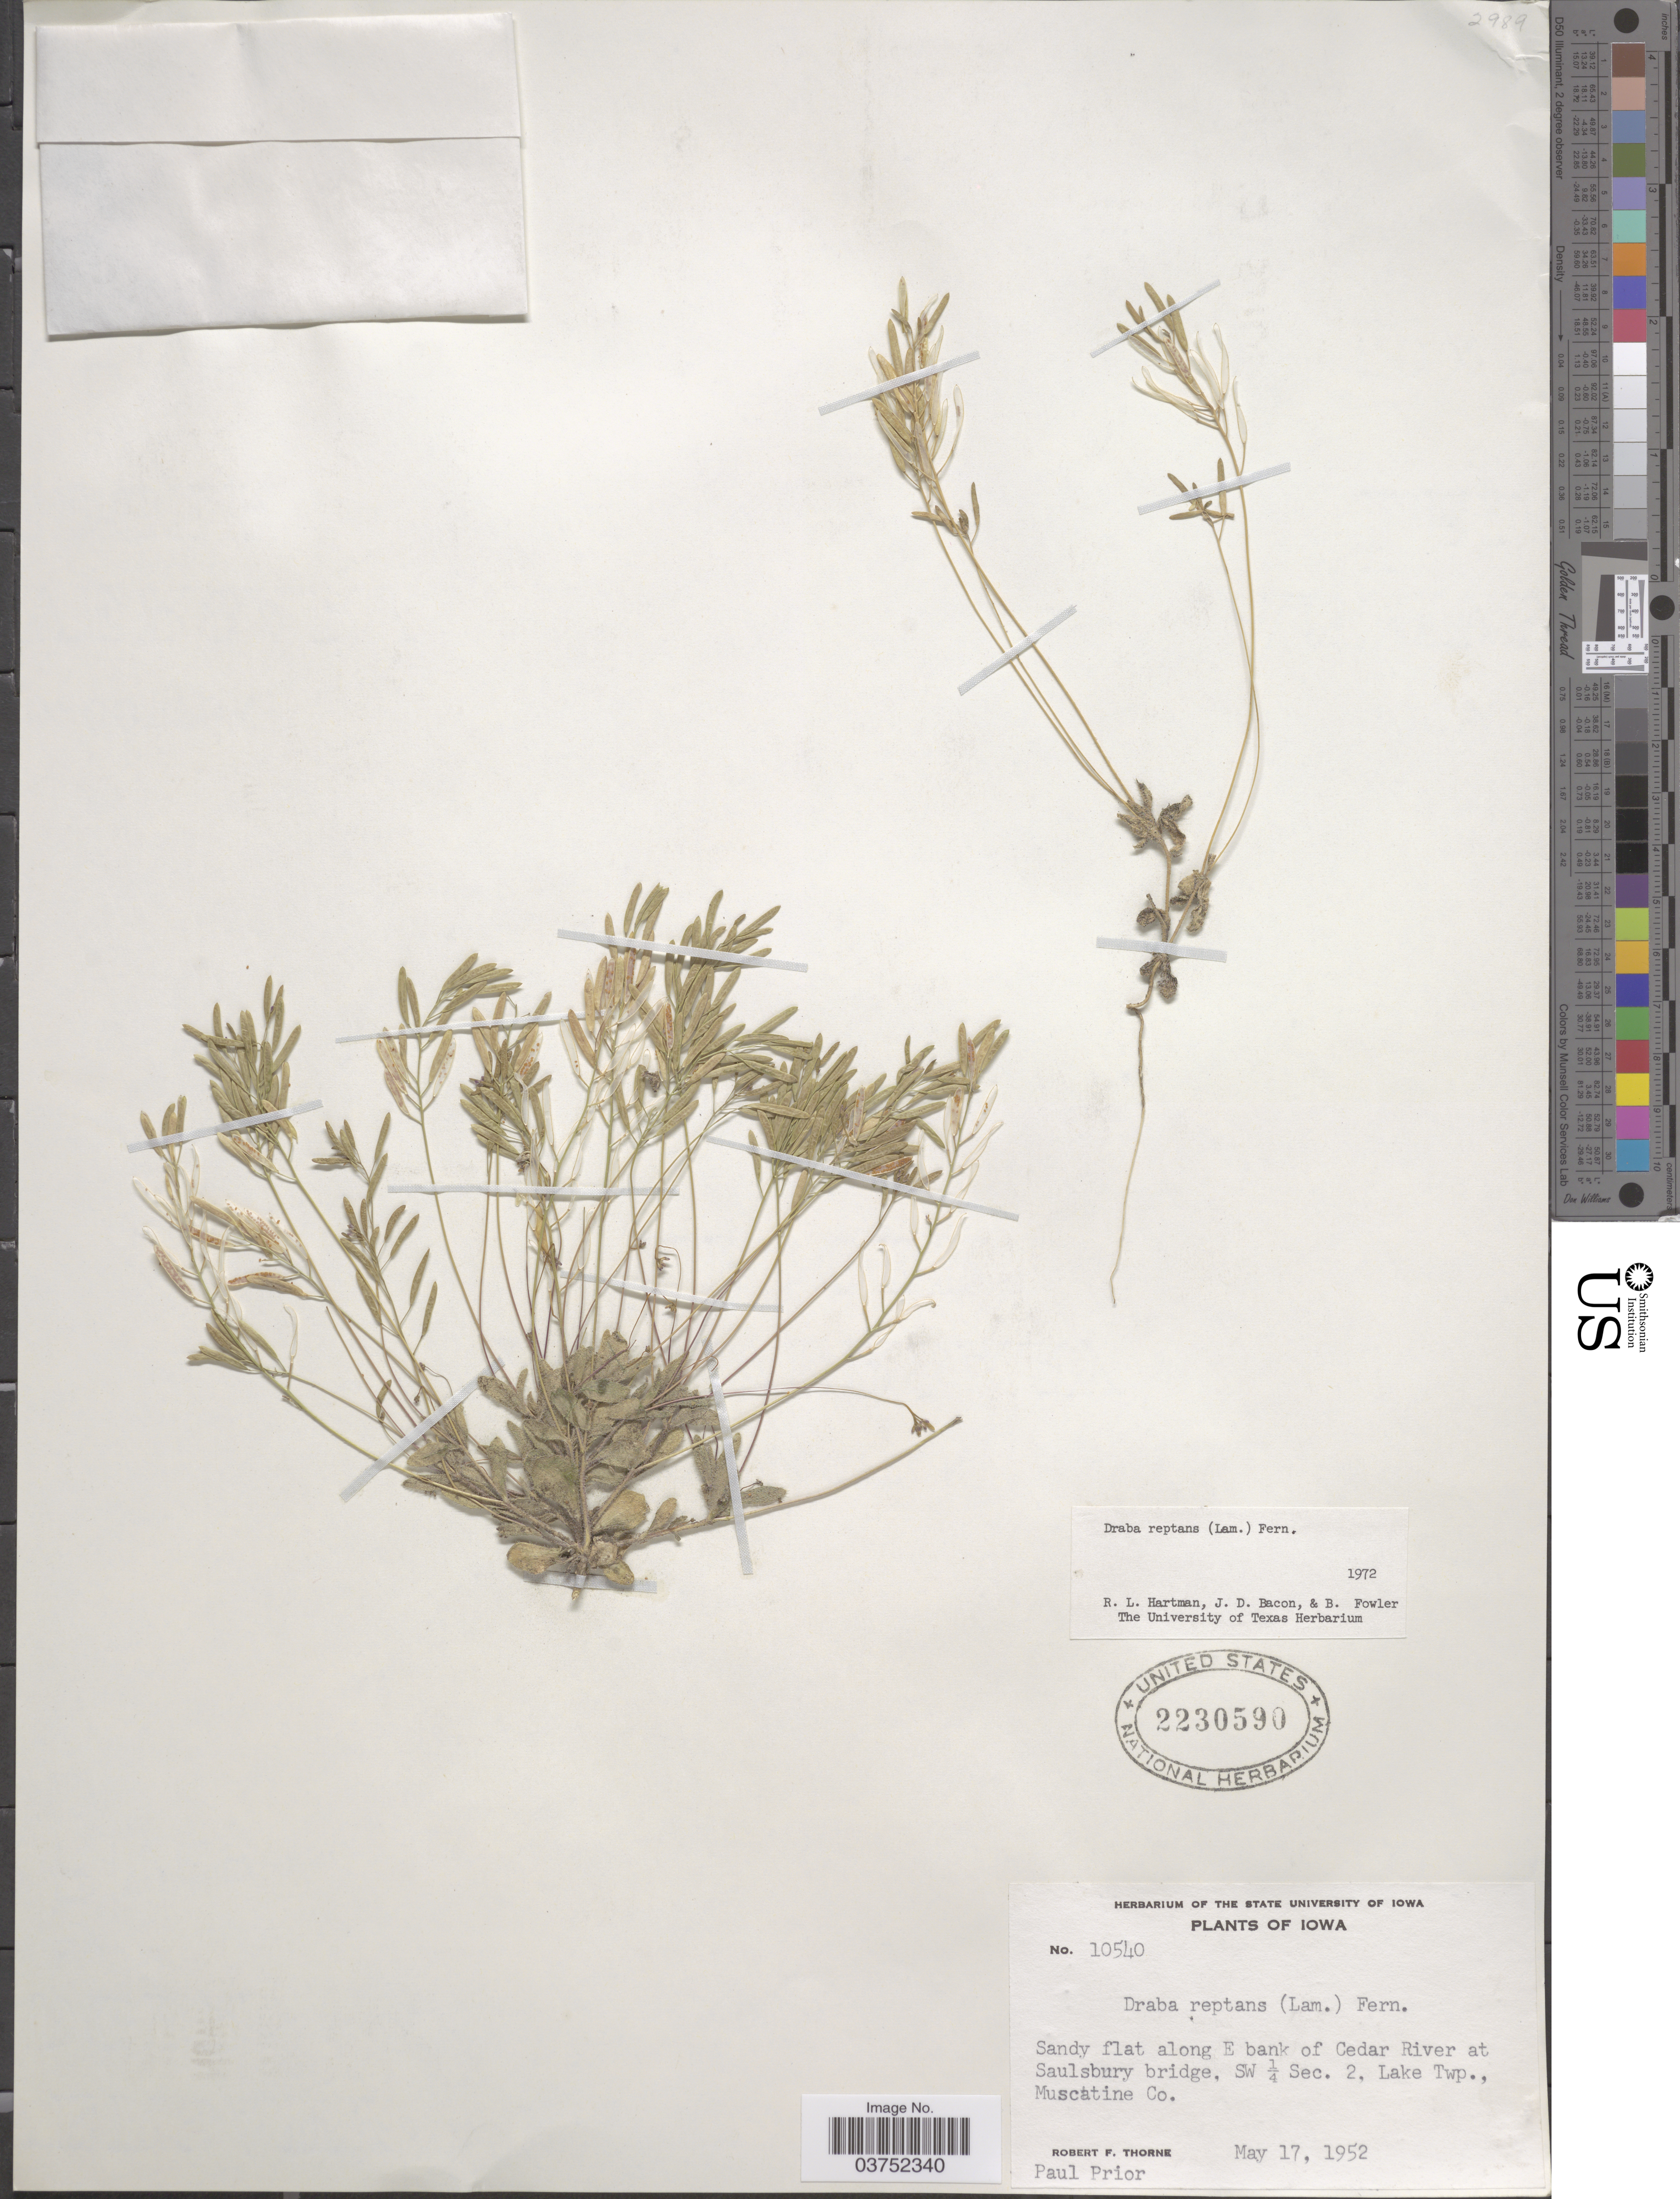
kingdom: Plantae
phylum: Tracheophyta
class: Magnoliopsida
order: Brassicales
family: Brassicaceae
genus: Draba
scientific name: Draba reptans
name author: (Lam.) Fernald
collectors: R. F. Thorne & P. Prior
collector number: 10540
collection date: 1952-05-17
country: United States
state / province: Iowa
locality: Sandy flat along E bank of Cedar River at Saulsbury bridge, SW ¼ Sec. 2. Lake Twp., Muscatine Co.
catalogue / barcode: US 2230590